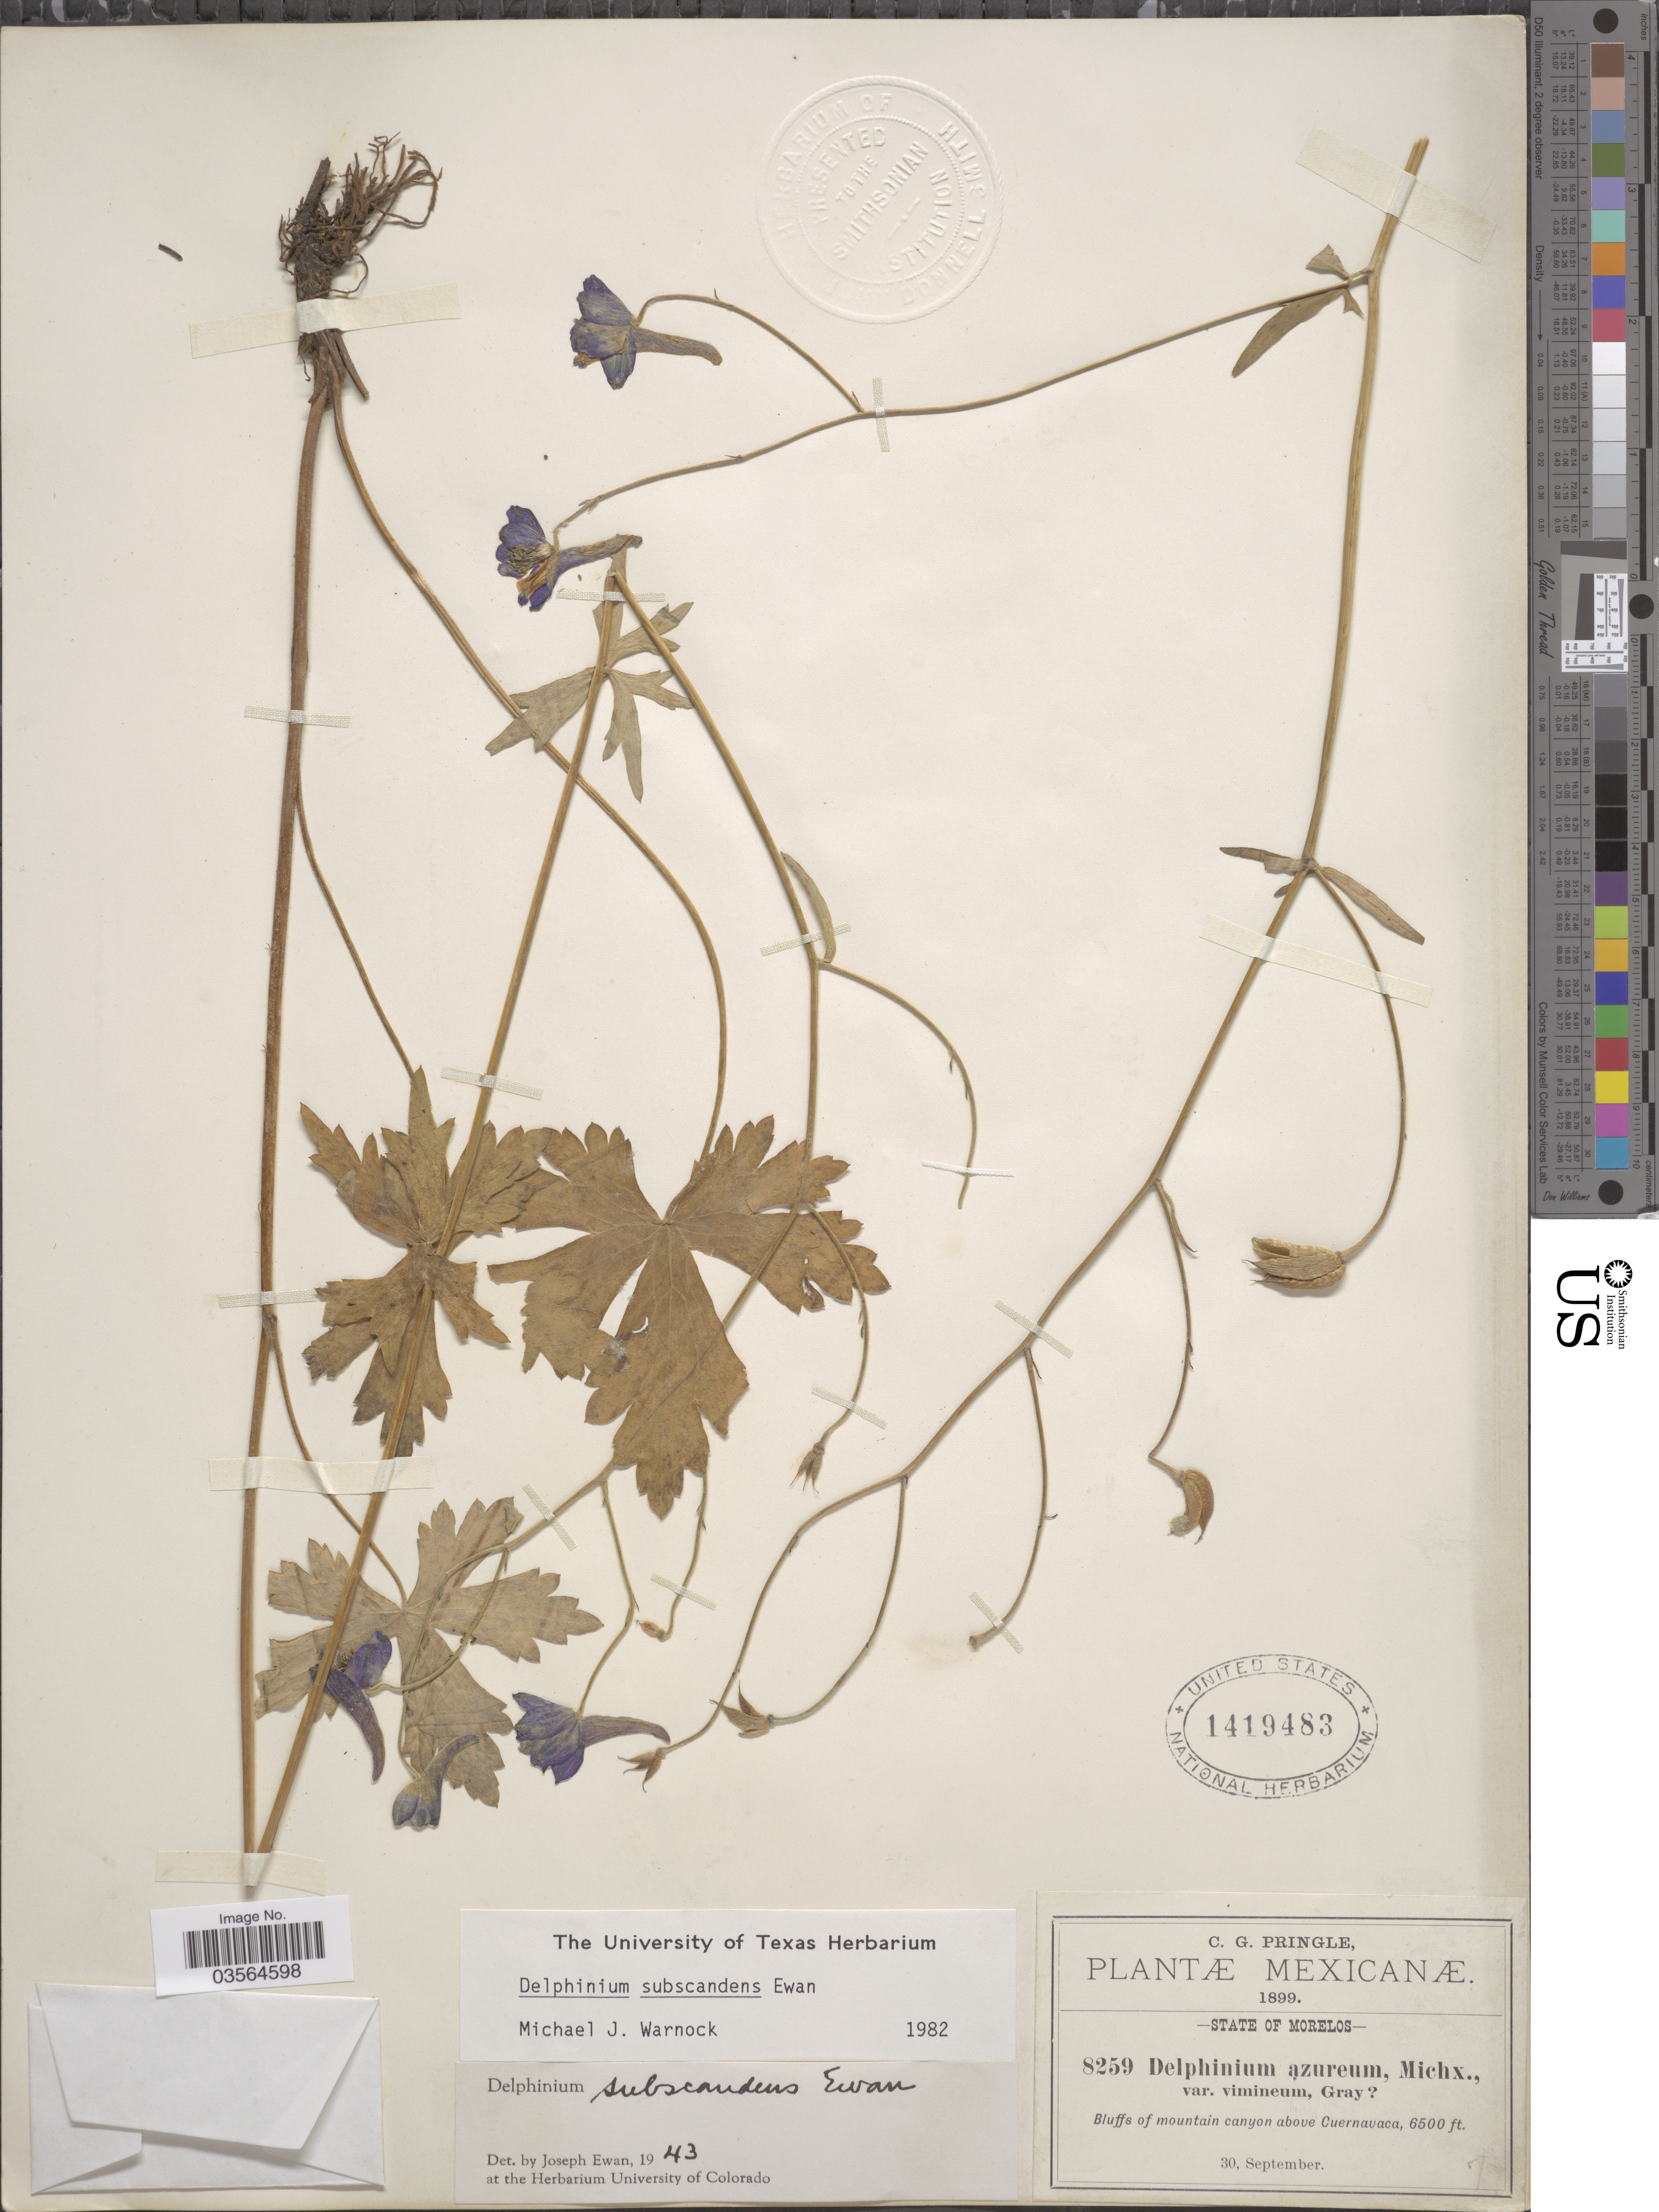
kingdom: Plantae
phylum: Tracheophyta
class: Magnoliopsida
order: Ranunculales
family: Ranunculaceae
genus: Delphinium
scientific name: Delphinium subscandens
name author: Ewan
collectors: C. G. Pringle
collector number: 8259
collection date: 1899-09-30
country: Mexico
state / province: Morelos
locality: Bluffs of mountain canyon above Cuernavaca.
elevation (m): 1981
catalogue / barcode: US 1419483